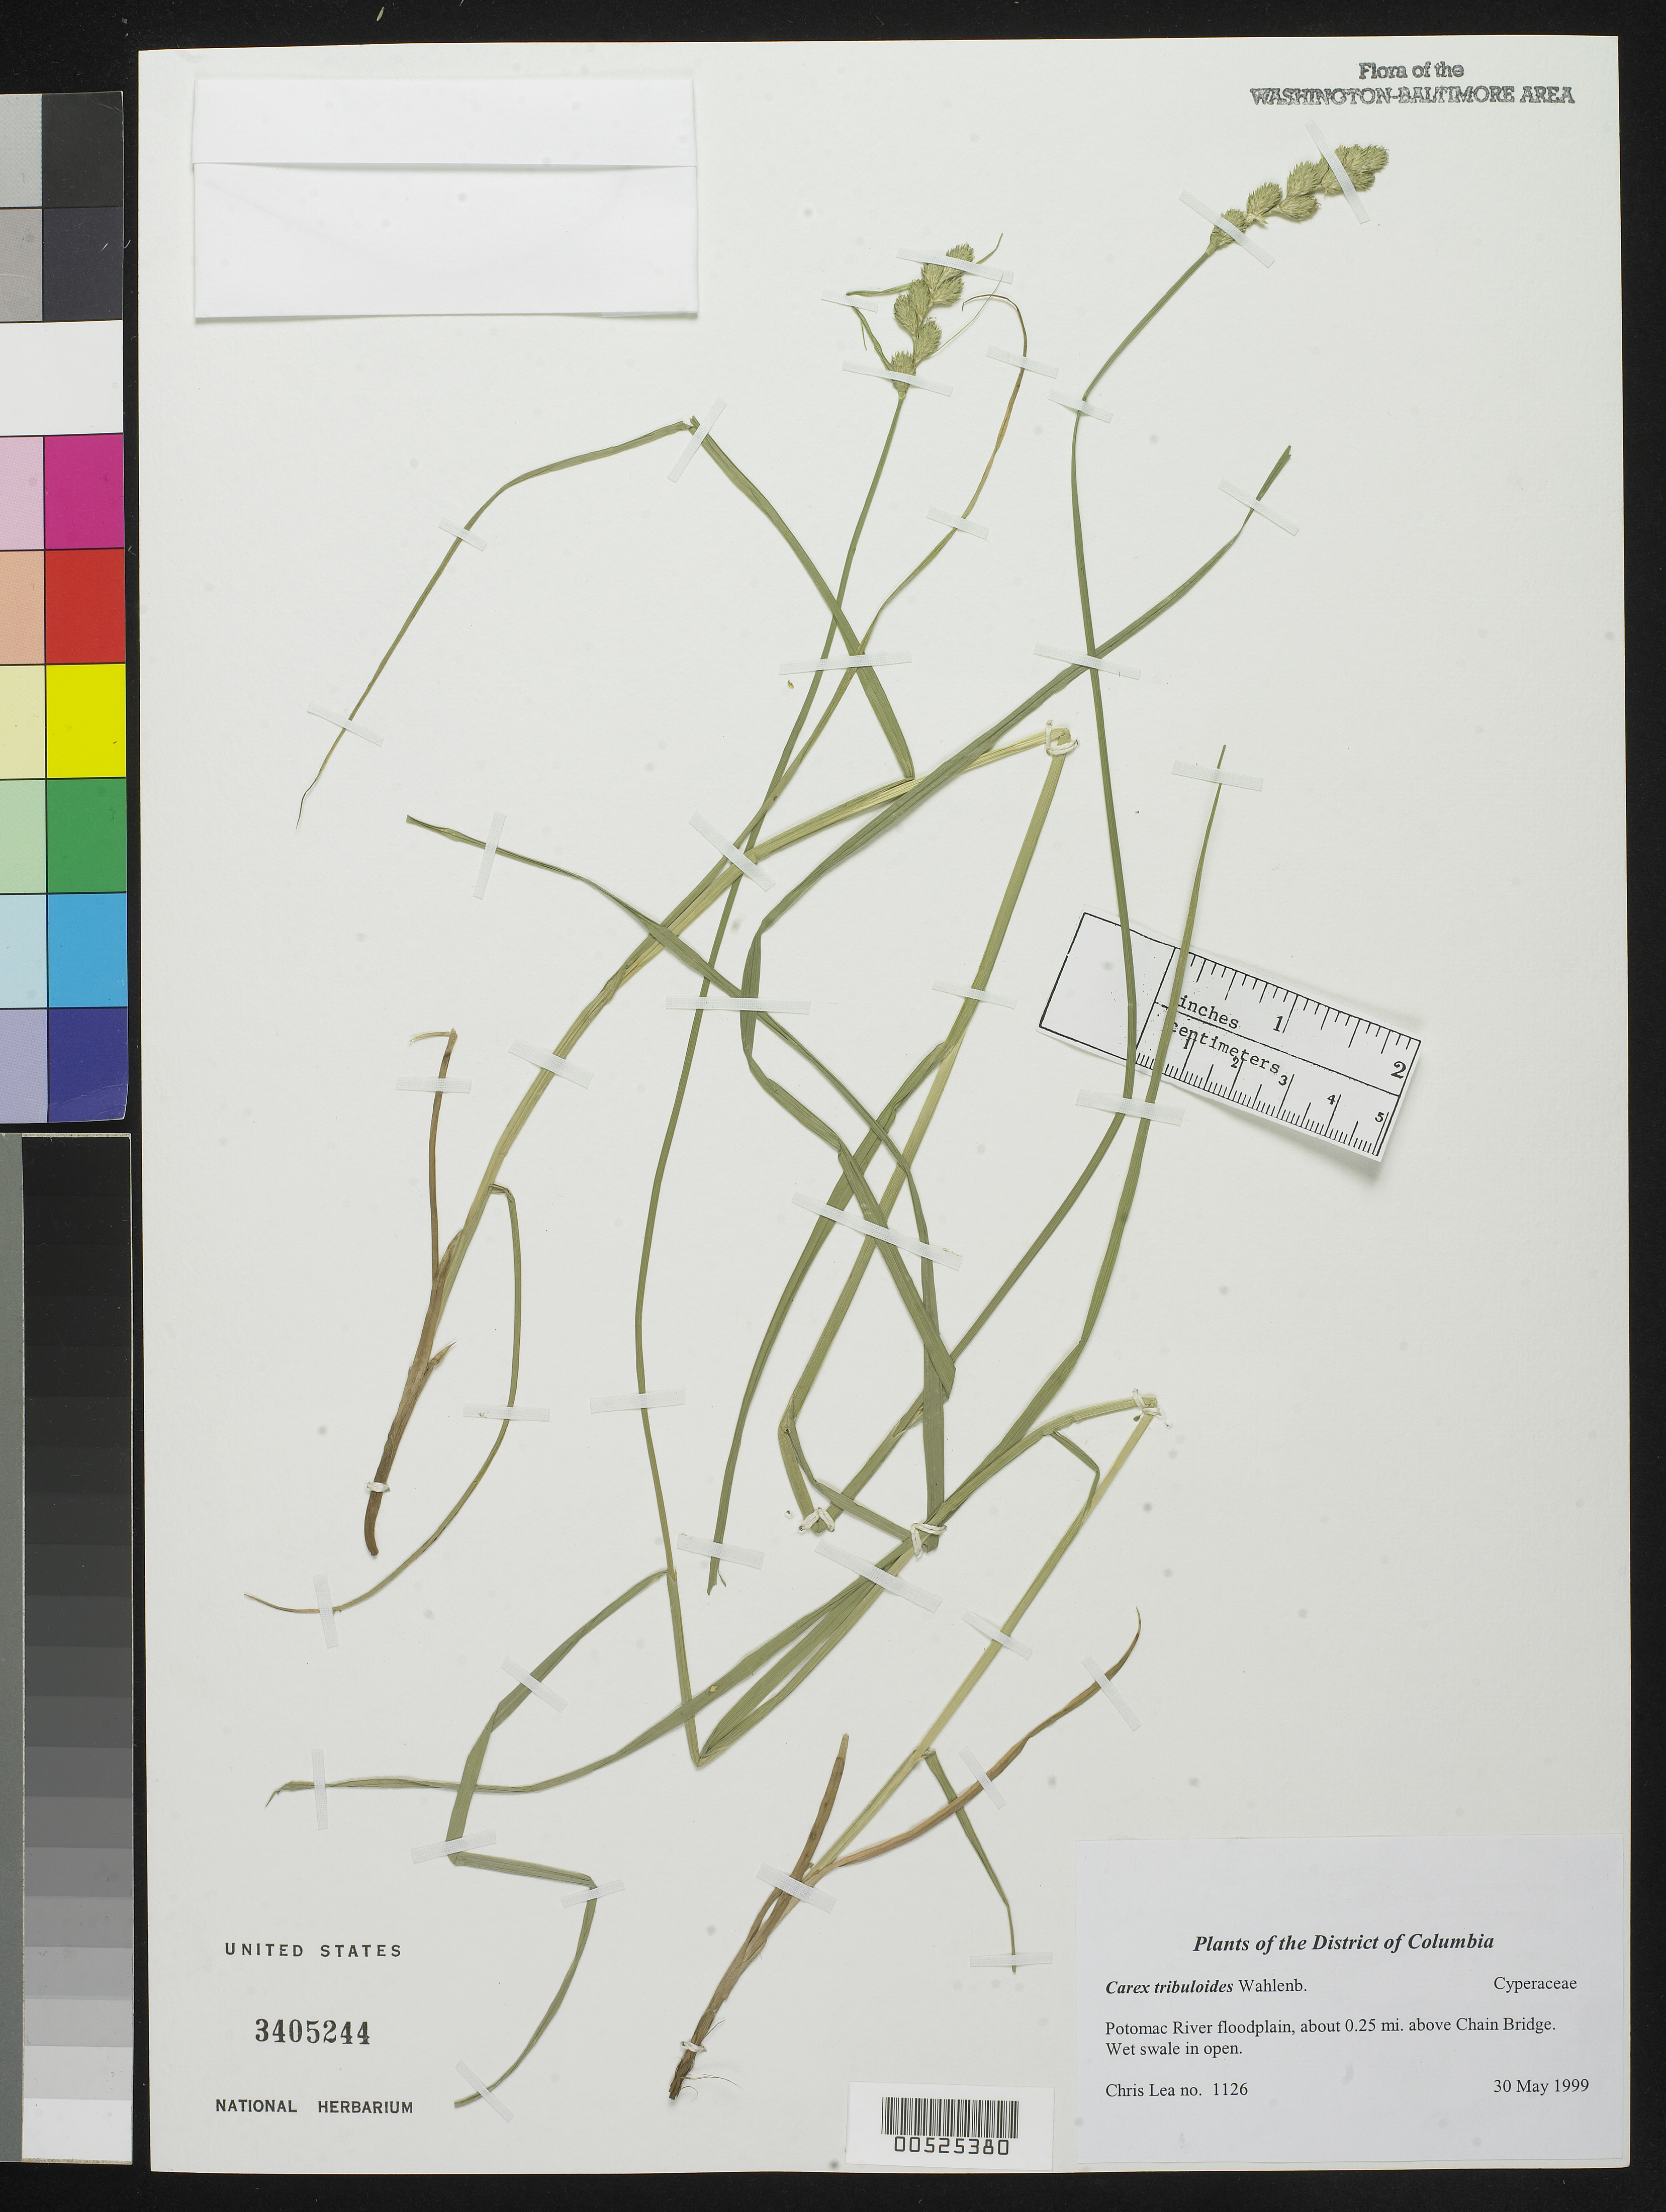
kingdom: Plantae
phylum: Tracheophyta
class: Liliopsida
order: Poales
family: Cyperaceae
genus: Carex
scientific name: Carex tribuloides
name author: Wahlenb.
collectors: C. Lea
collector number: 1126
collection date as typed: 30 May 1999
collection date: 1999-05-30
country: United States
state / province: District of Columbia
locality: Potomac River floodplain, about 0.25 mi. above Chain Bridge.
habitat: Wet swale in open.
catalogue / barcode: US 3405244